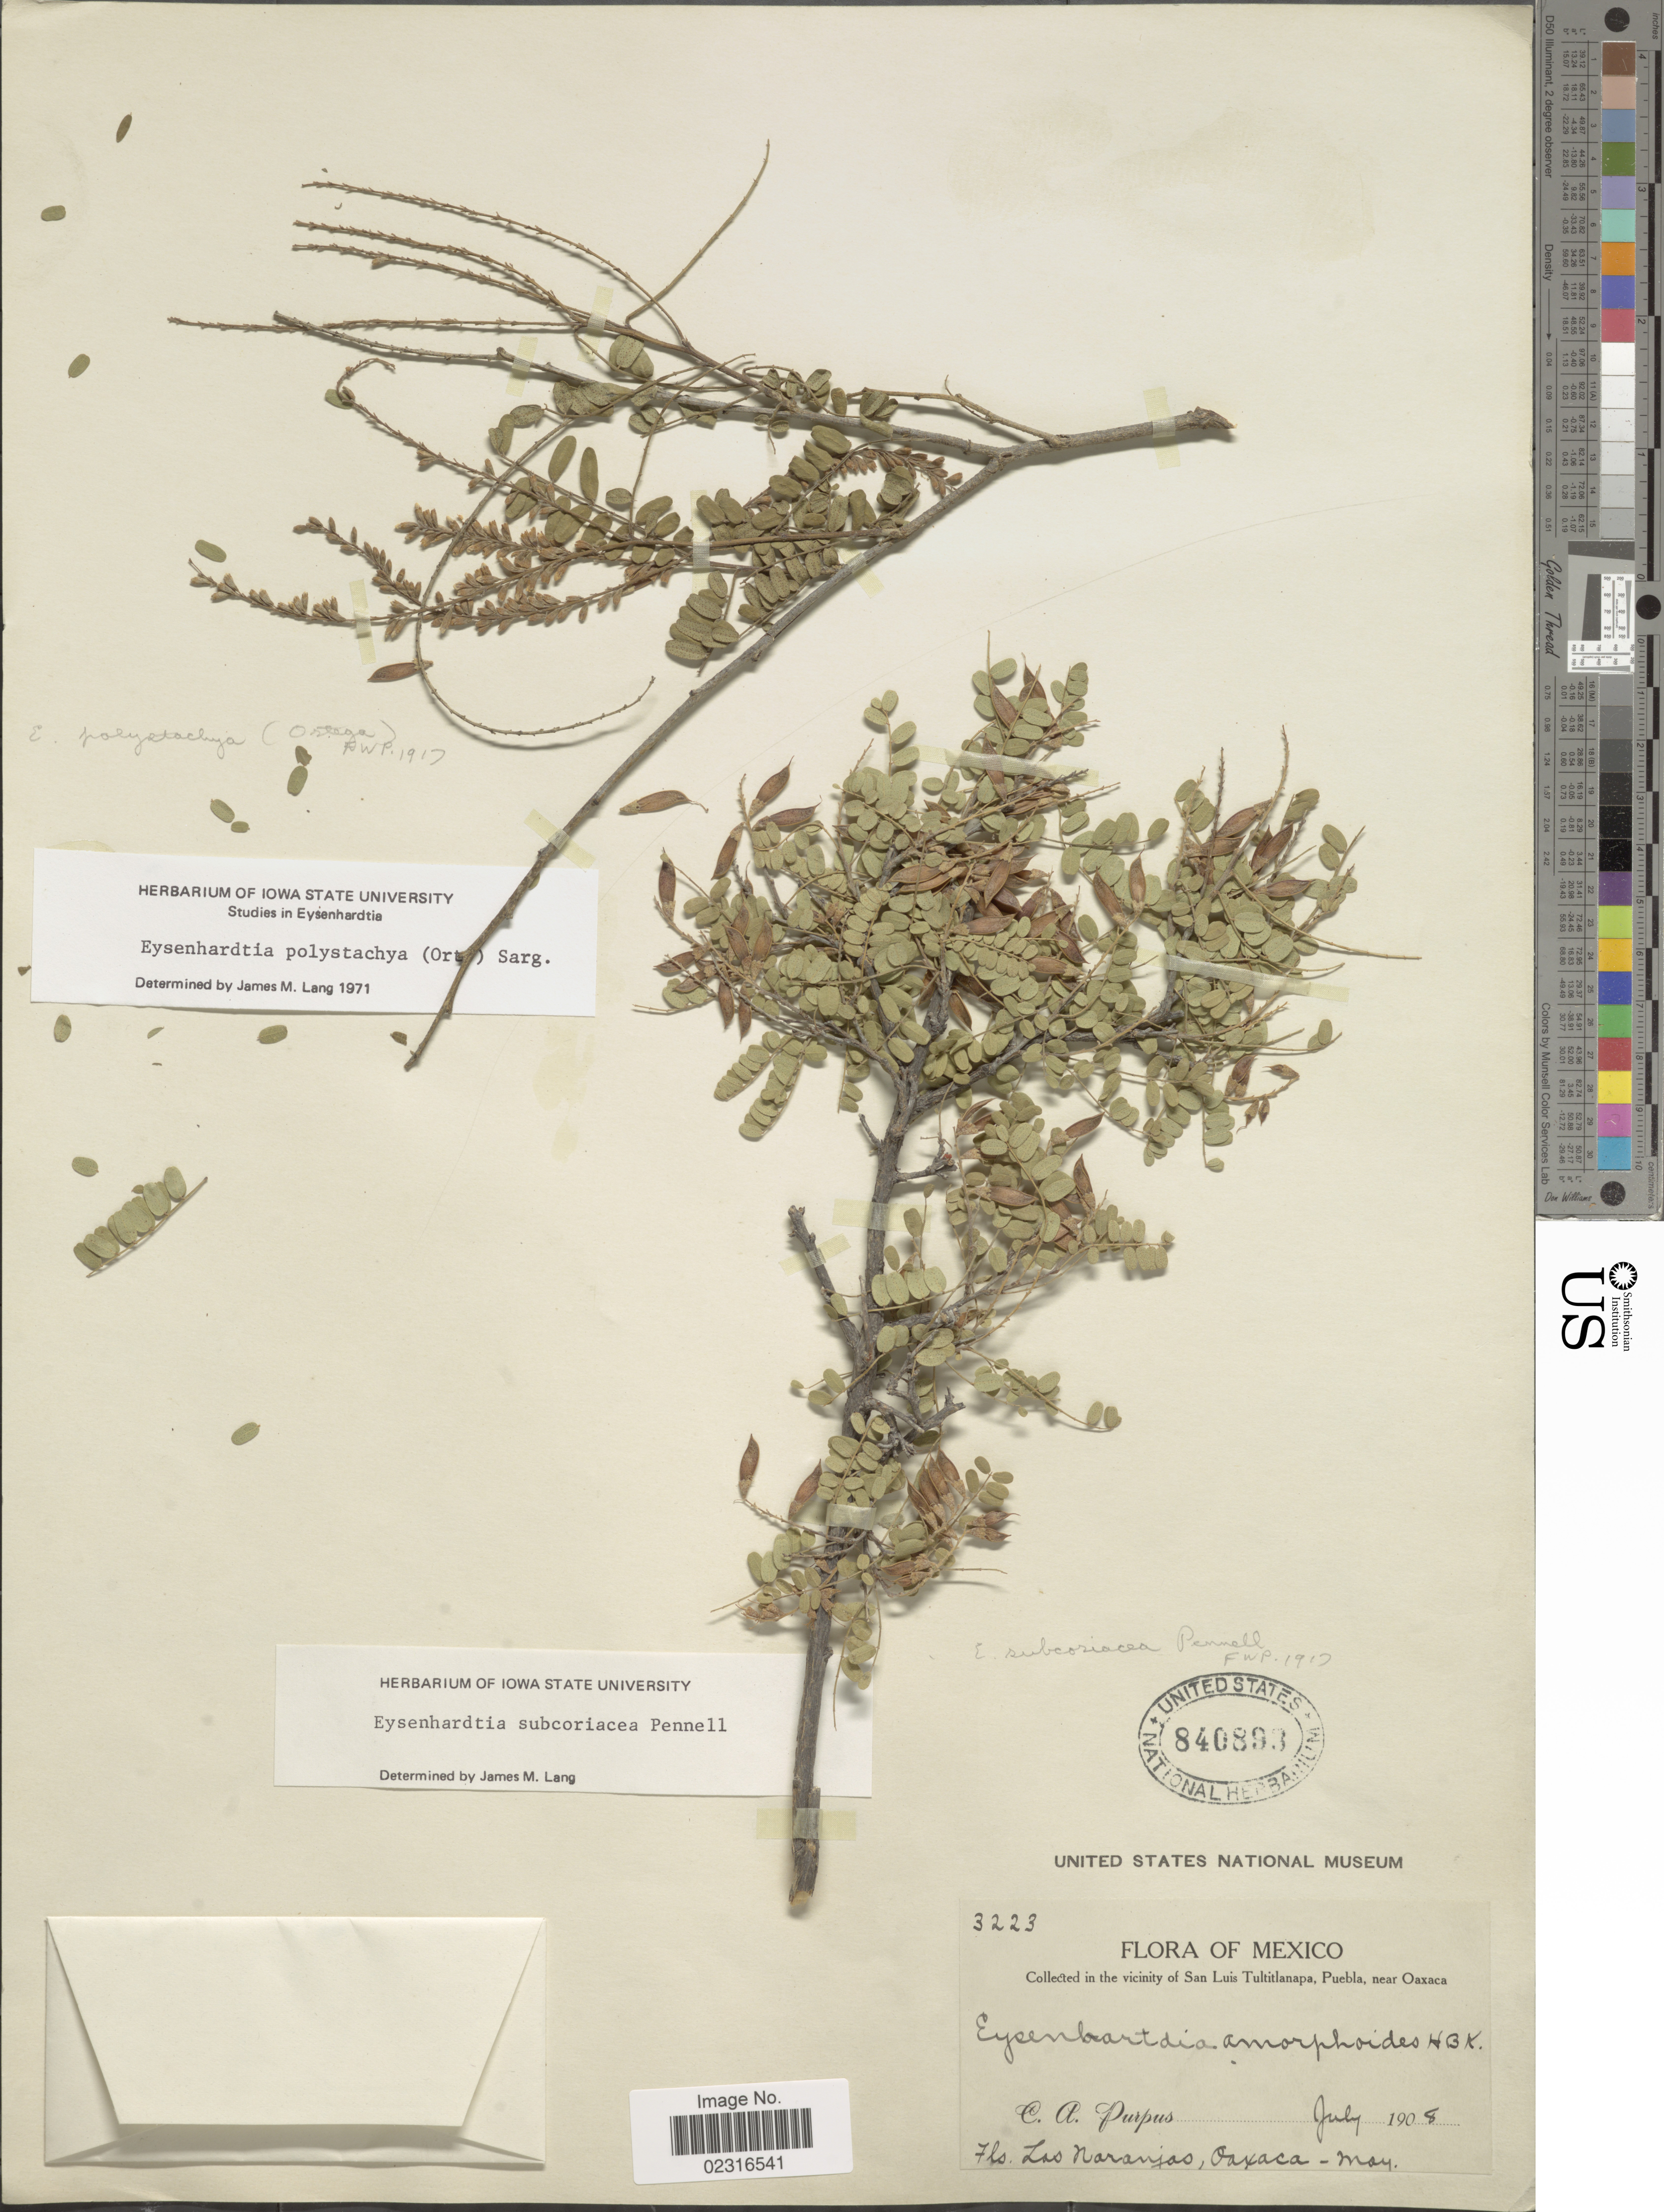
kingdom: Plantae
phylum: Tracheophyta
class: Magnoliopsida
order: Fabales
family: Fabaceae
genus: Eysenhardtia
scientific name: Eysenhardtia subcoriacea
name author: Pennell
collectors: C. A. Purpus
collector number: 3223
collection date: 1908-07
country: Mexico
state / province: Oaxaca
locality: vicinity of San Luis Tultitlanapa, Puebla, near Oaxaca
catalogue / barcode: US 840893